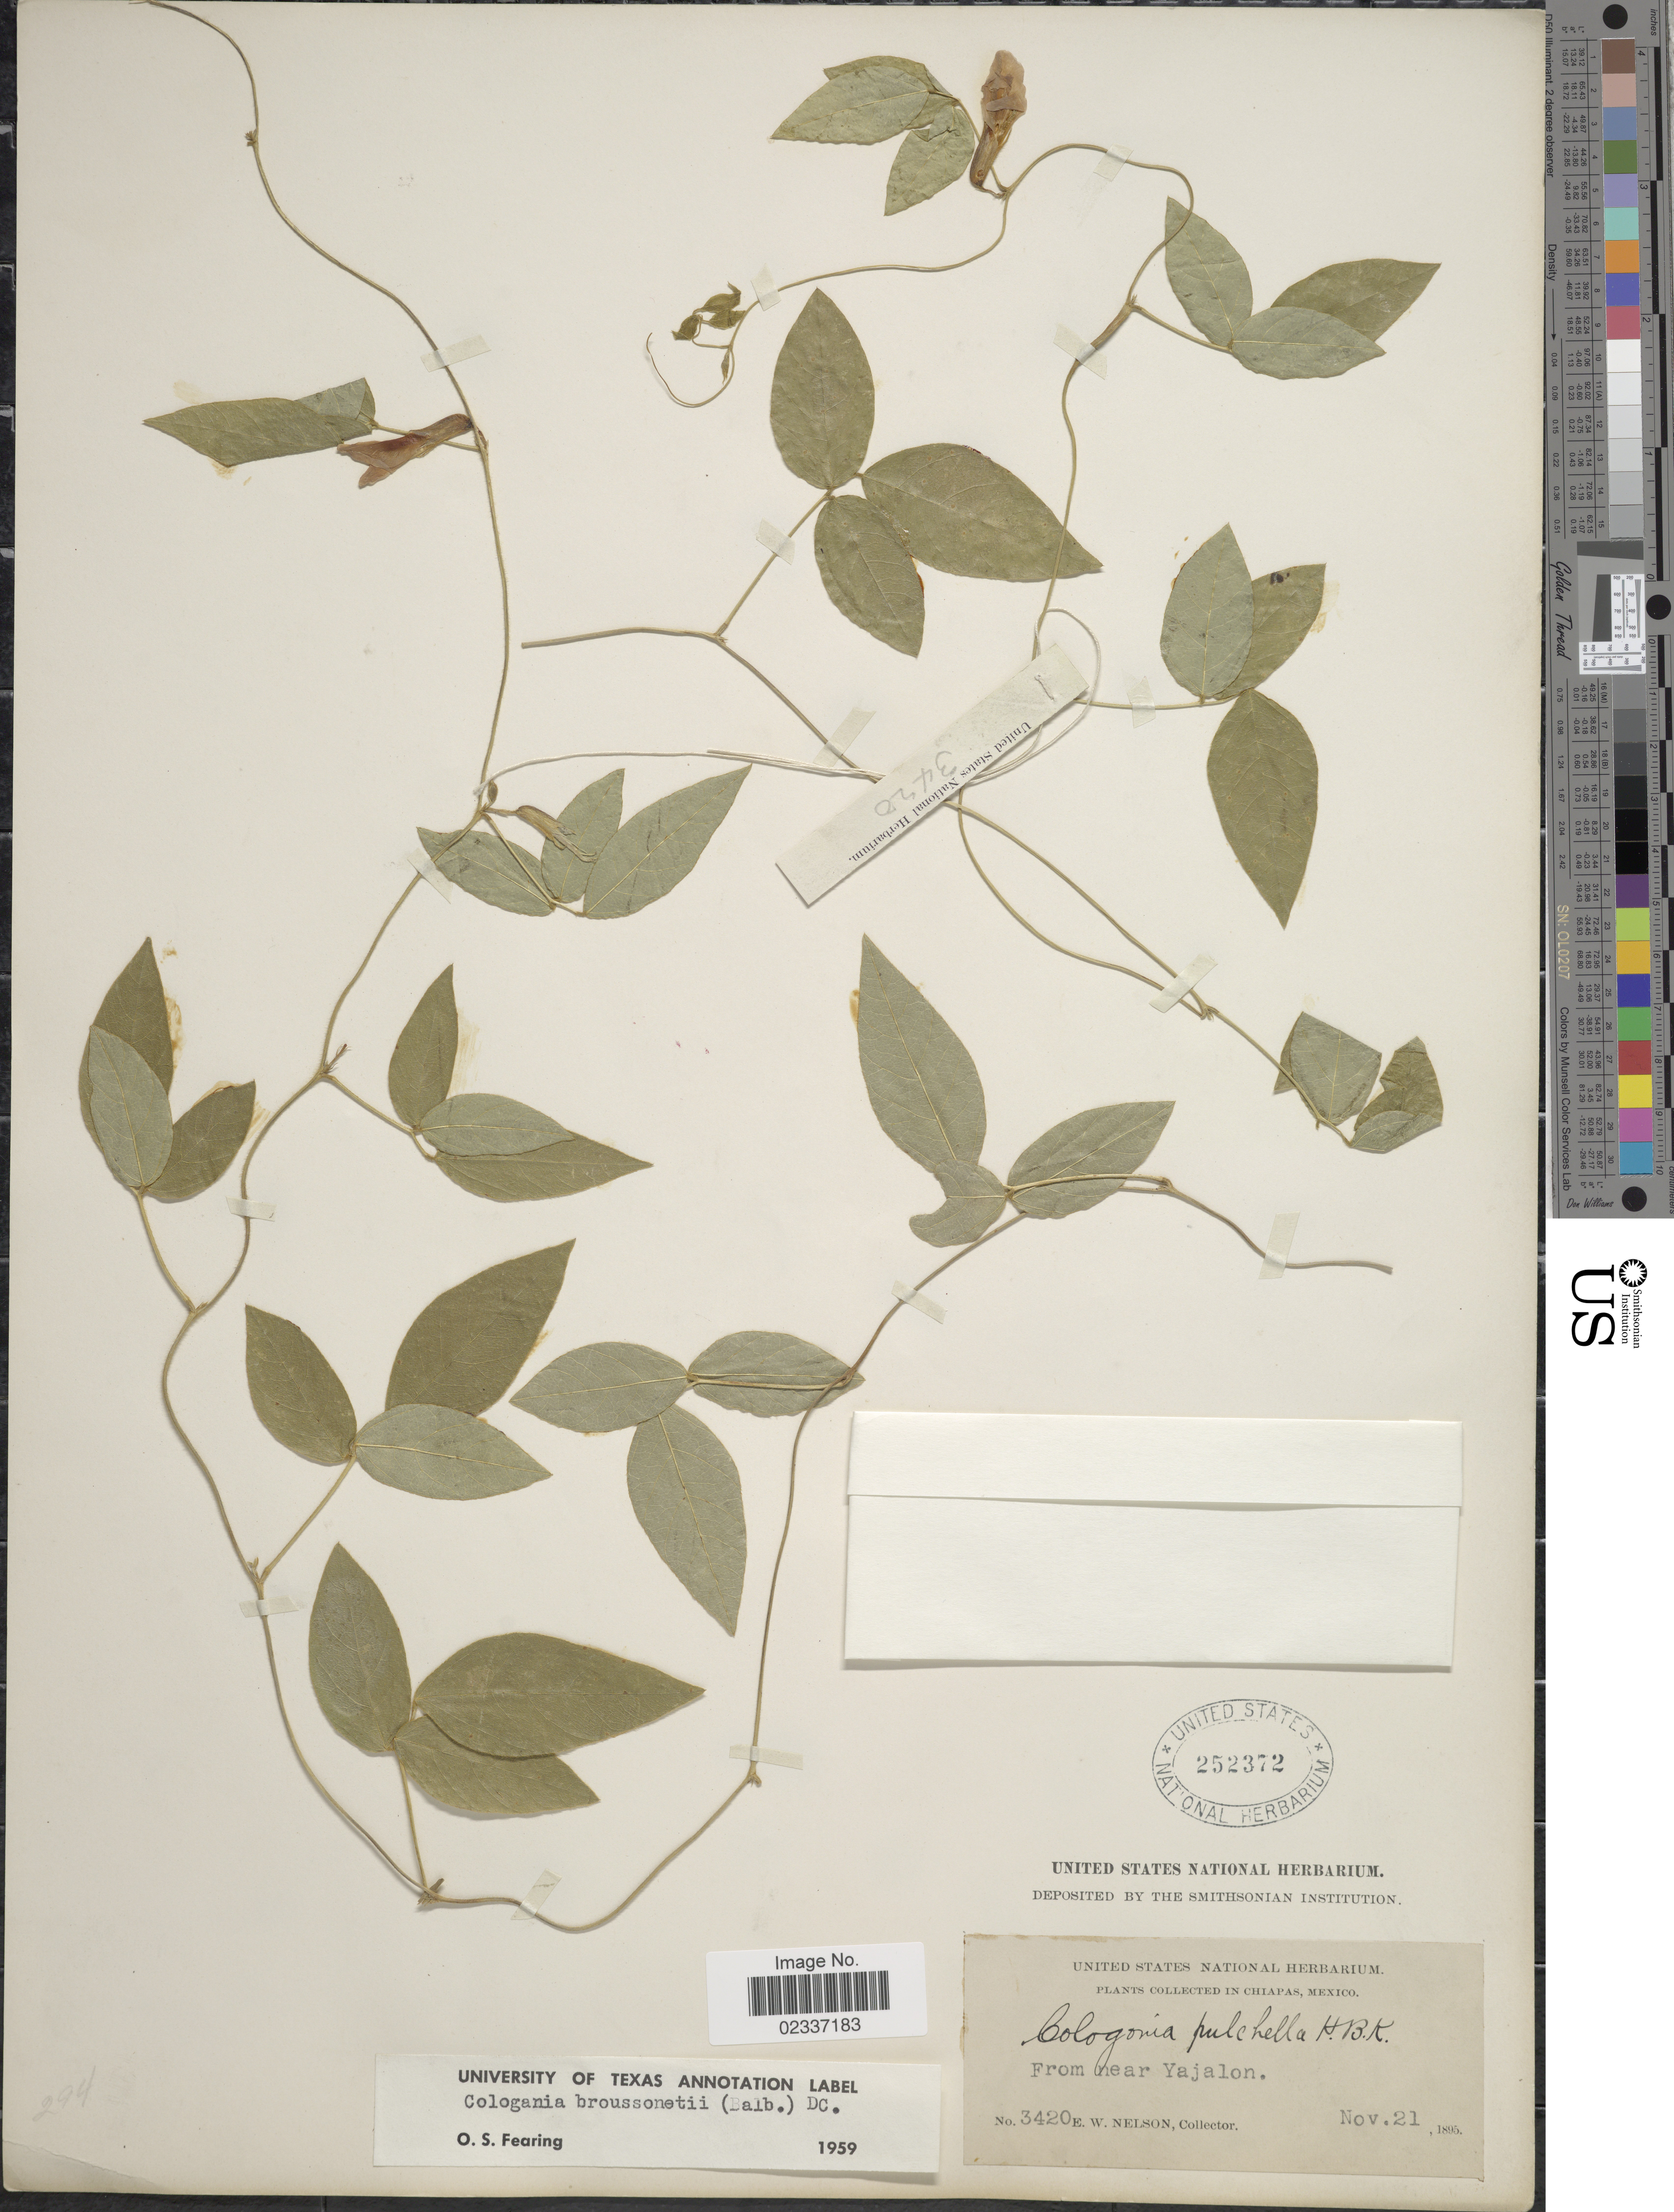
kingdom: Plantae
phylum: Tracheophyta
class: Magnoliopsida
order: Fabales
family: Fabaceae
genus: Cologania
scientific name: Cologania broussonetii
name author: (Balb.) DC.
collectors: E. W. Nelson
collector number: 3420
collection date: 1895-11-21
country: Mexico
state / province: Chiapas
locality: From near Yajalon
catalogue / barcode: US 252372